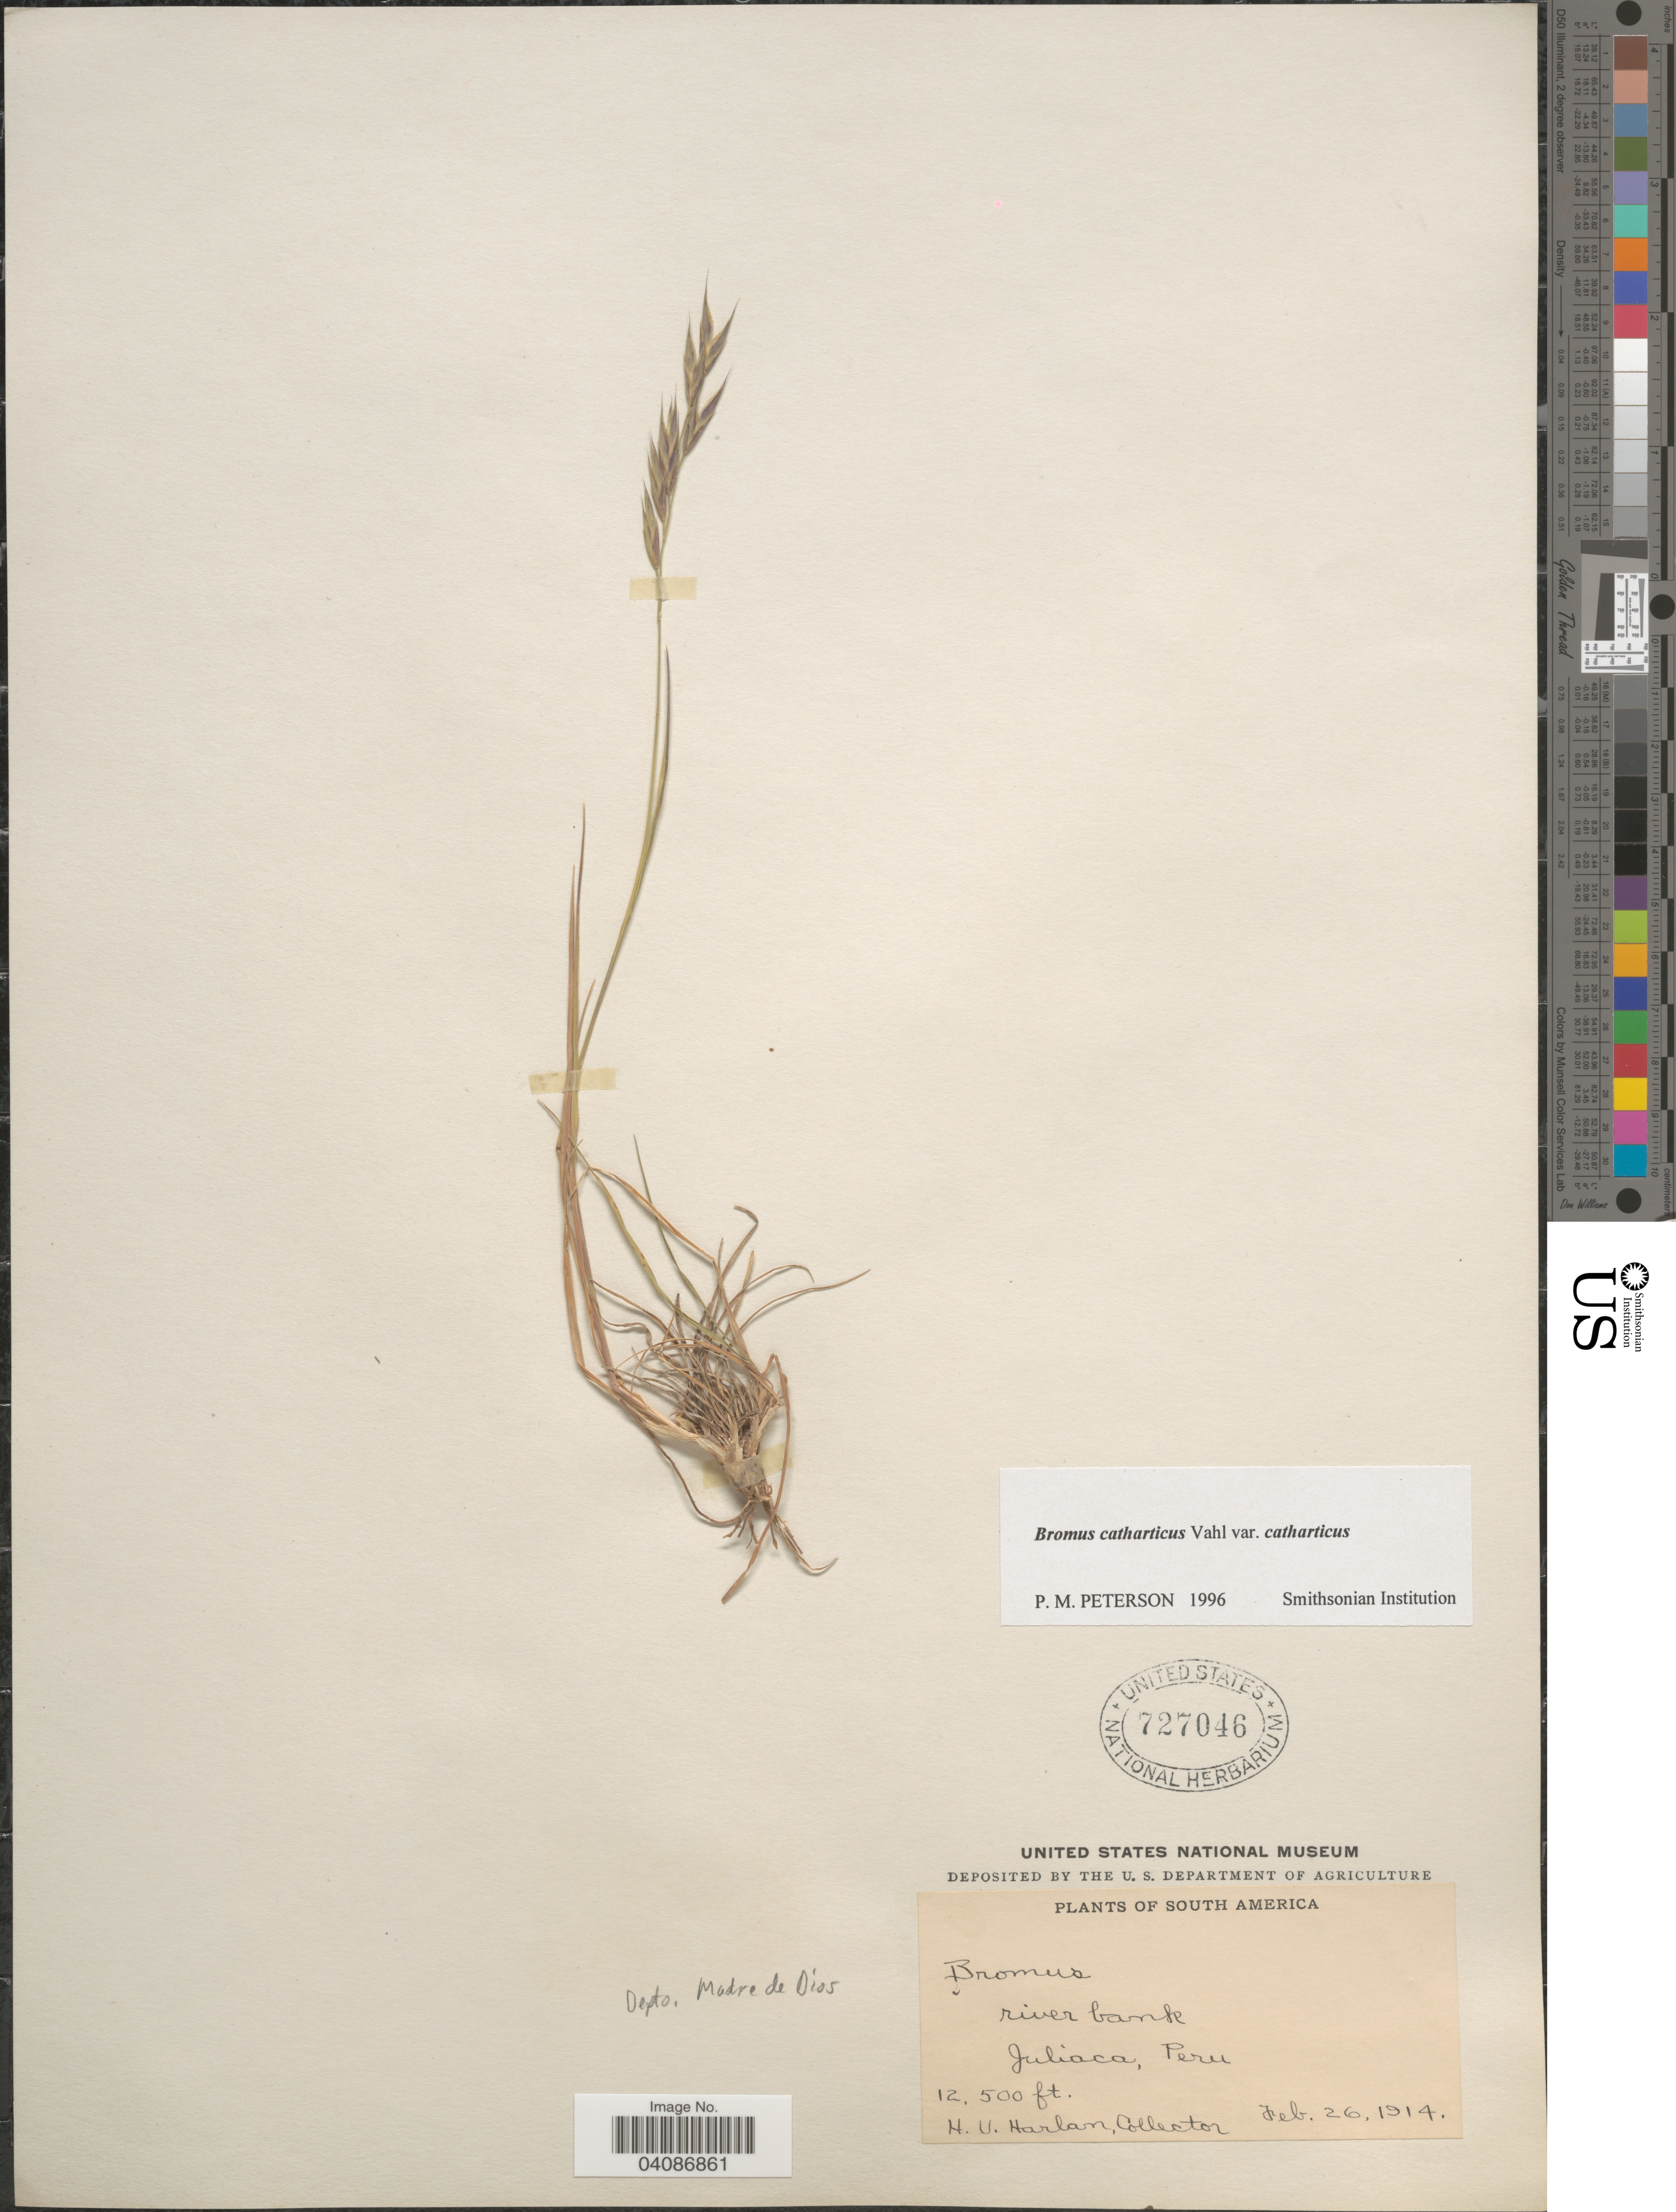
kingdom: Plantae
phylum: Tracheophyta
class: Liliopsida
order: Poales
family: Poaceae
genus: Bromus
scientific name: Bromus catharticus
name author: Vahl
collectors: H. Harlan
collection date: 1914-02-26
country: Peru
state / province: Madre de Dios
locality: Depto. Madre de Dios. River bank Juliaca.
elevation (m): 3810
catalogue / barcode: US 727046